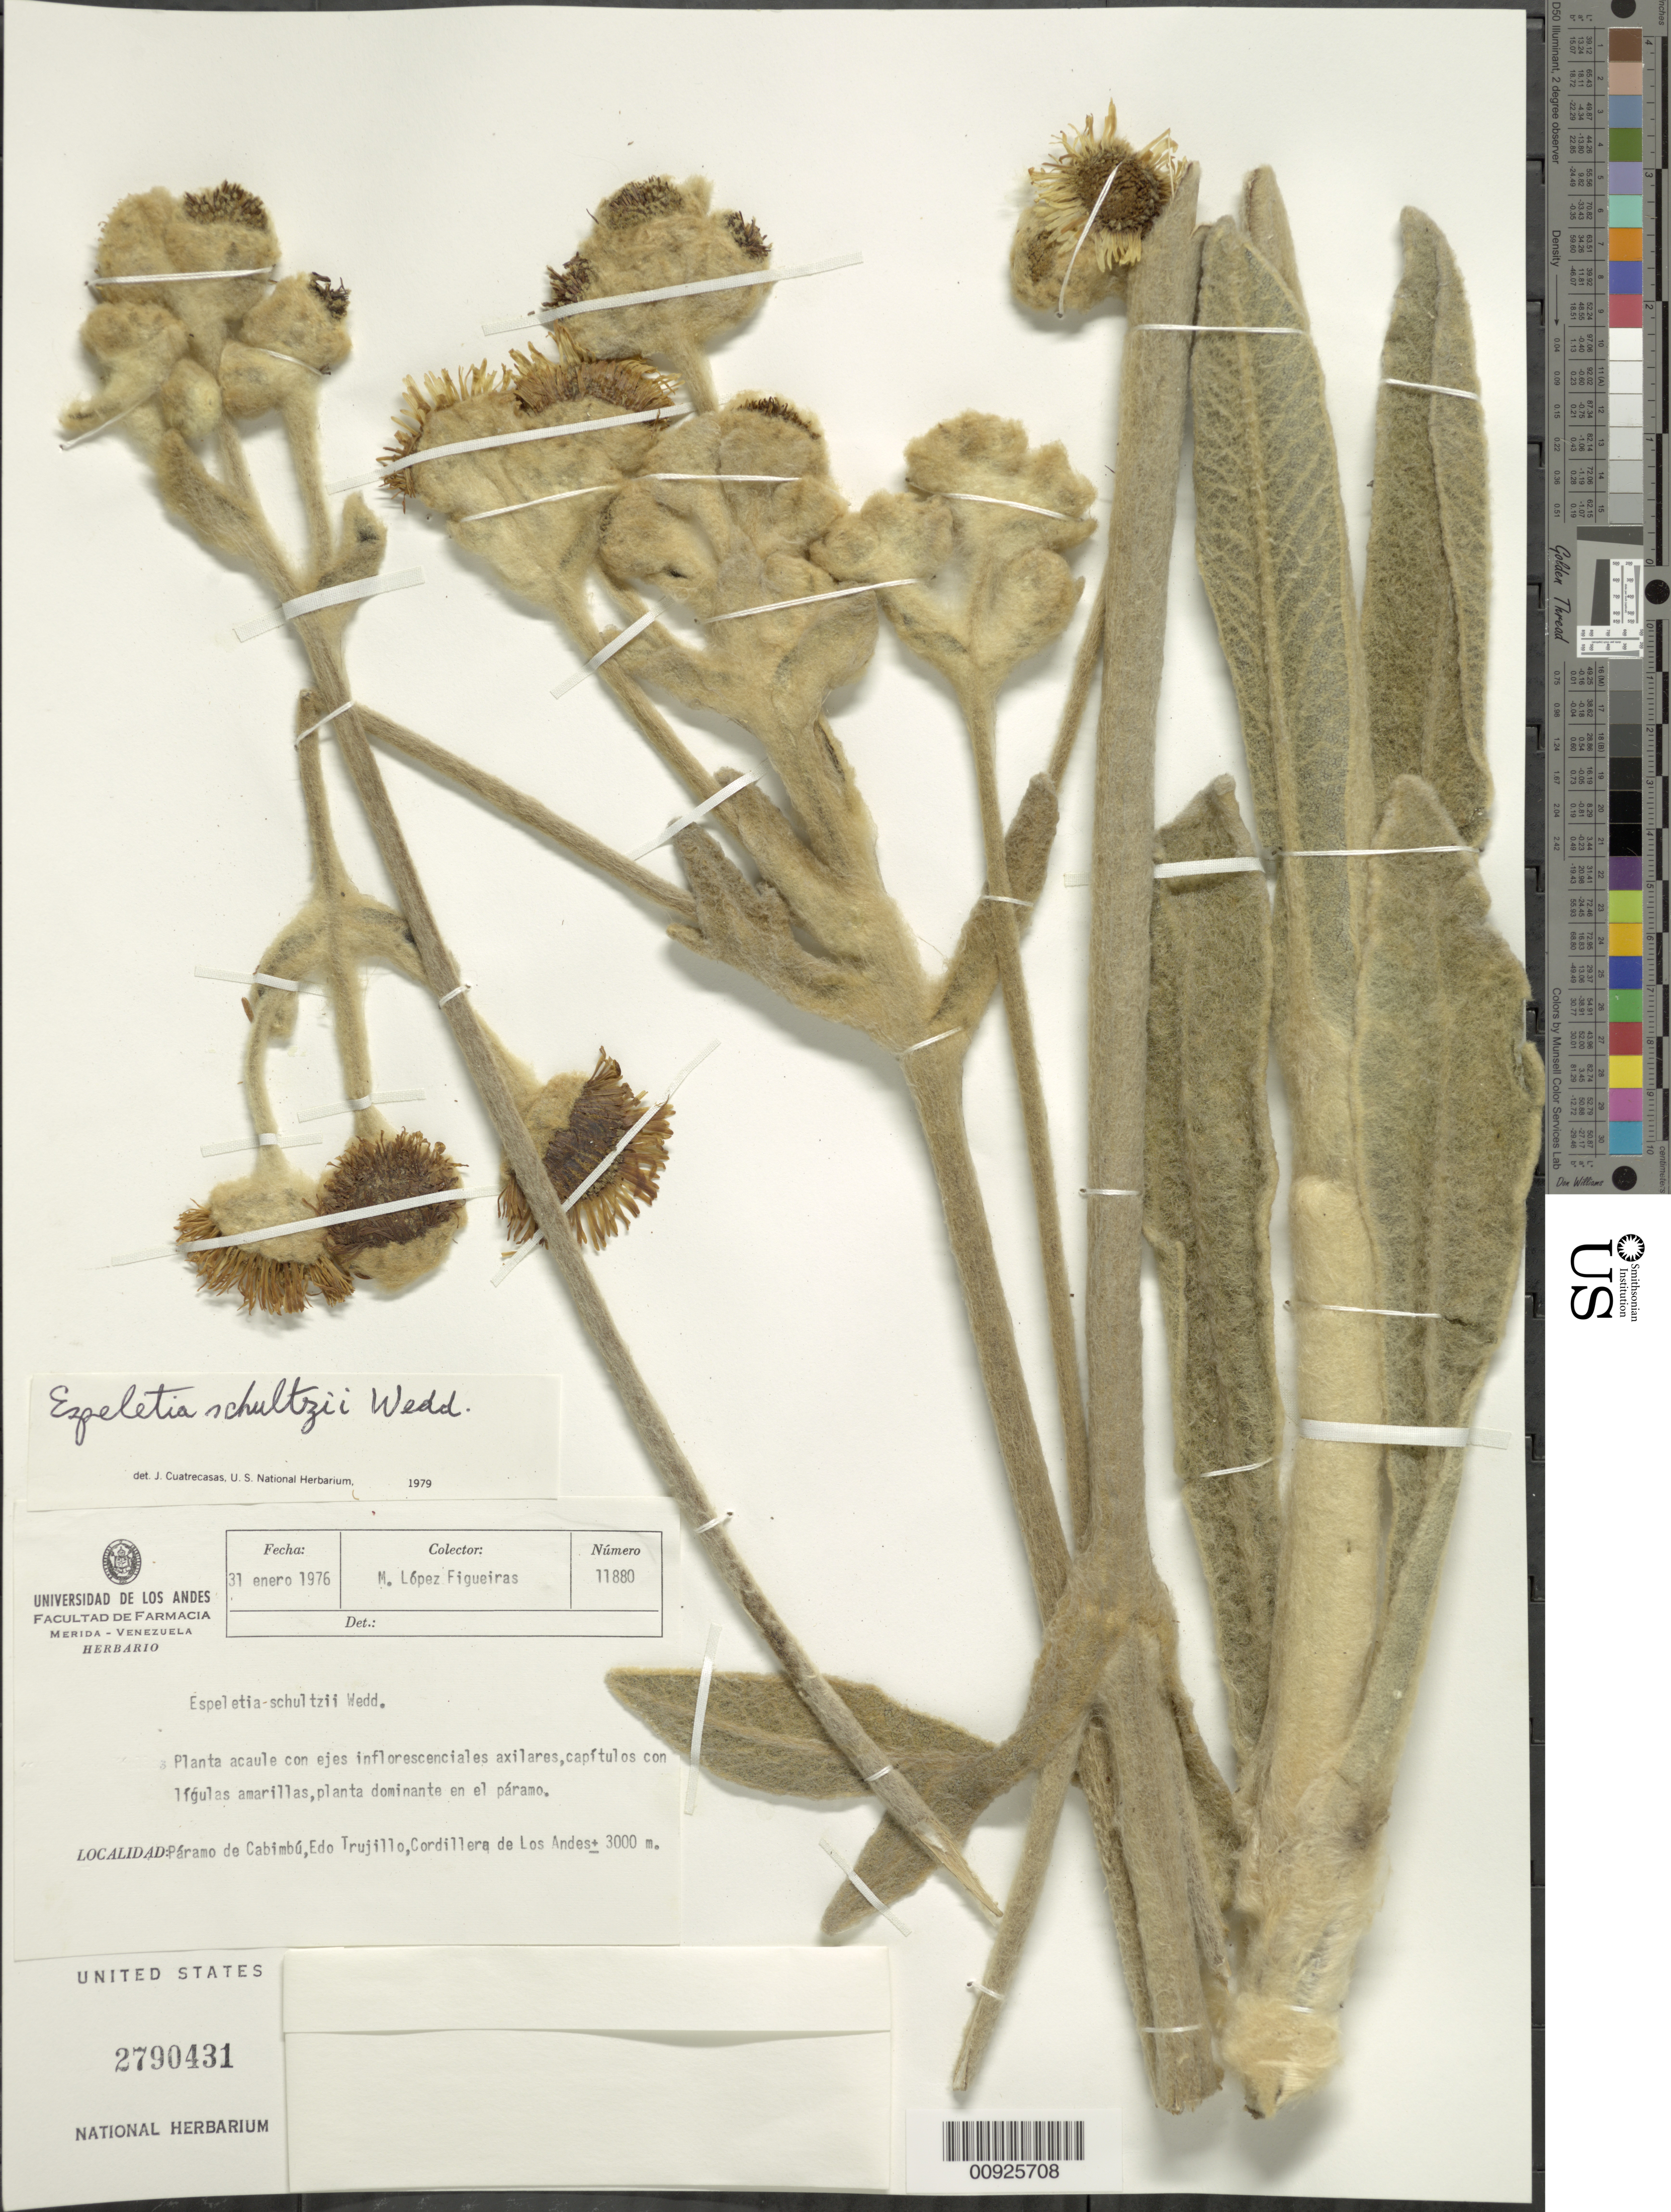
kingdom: Plantae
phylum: Tracheophyta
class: Magnoliopsida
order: Asterales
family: Asteraceae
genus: Espeletia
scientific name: Espeletia schultzii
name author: Wedd.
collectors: M. López Figueiras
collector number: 11880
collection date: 1976-01-31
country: Venezuela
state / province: Trujillo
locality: P. de Cabimbú. Páramo de Cabimbú, Cordillera de los Andes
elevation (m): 3000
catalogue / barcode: US 2790431